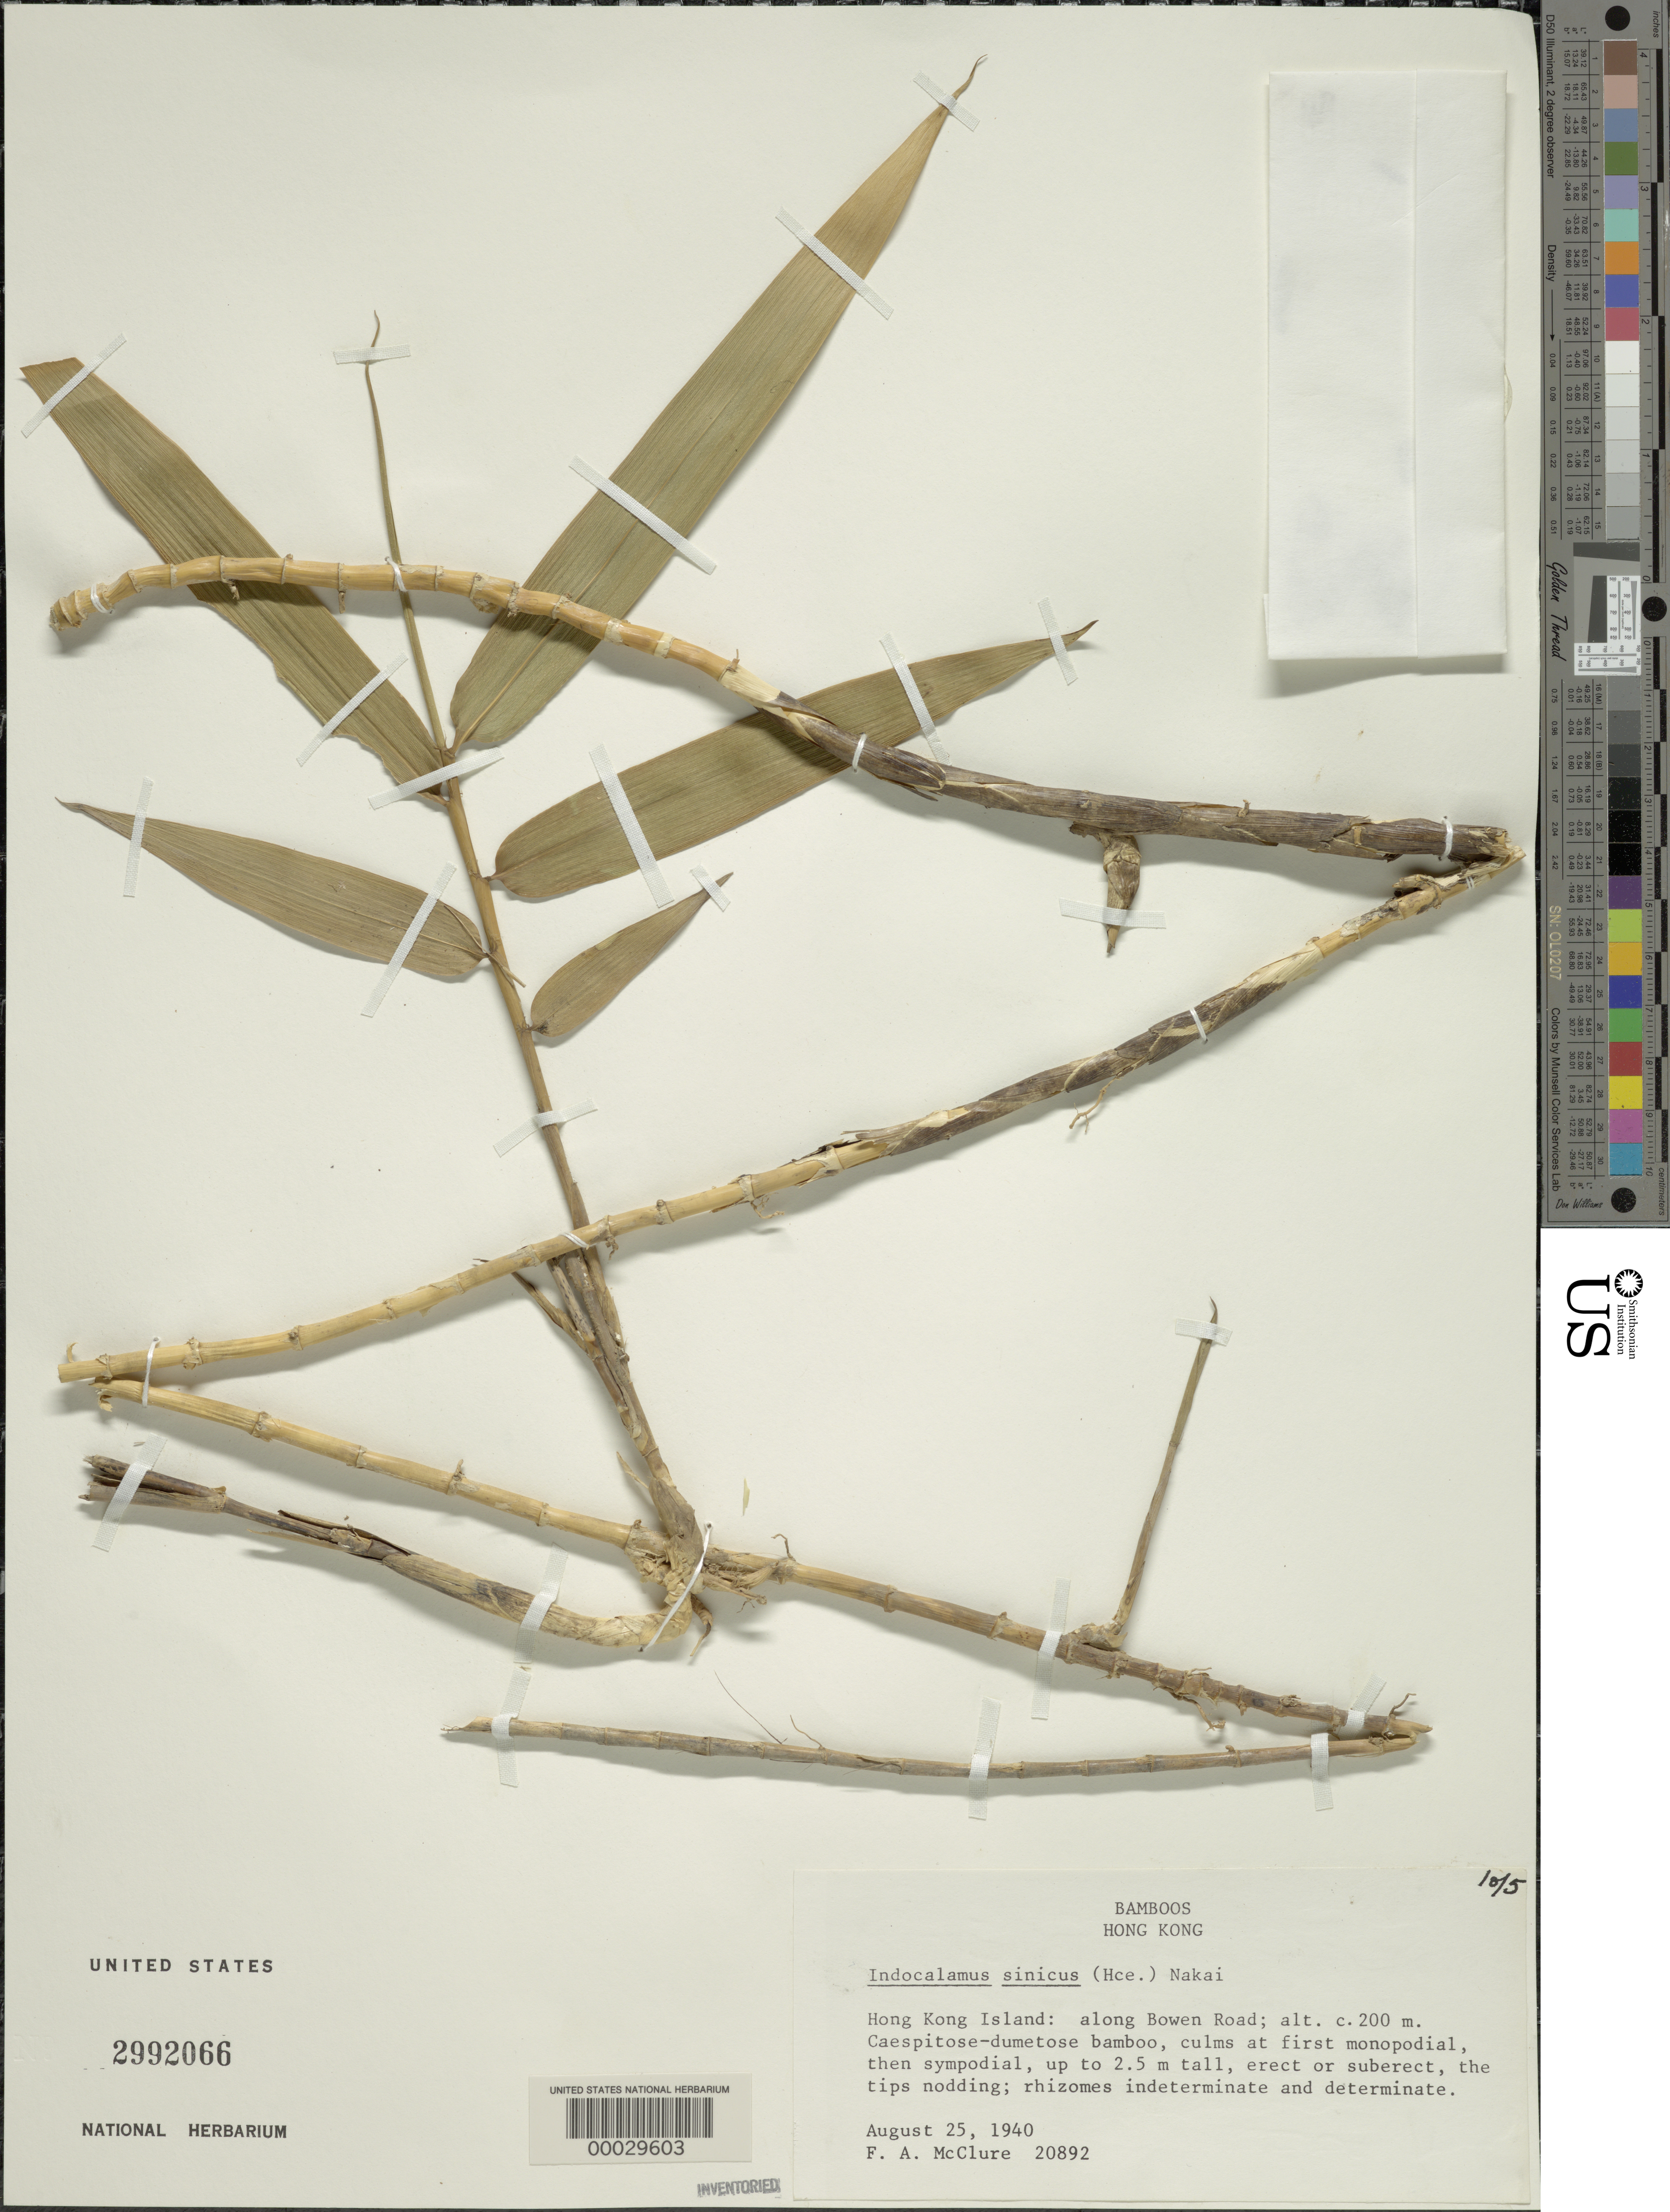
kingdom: Plantae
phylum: Tracheophyta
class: Liliopsida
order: Poales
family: Poaceae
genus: Indocalamus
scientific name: Indocalamus sinicus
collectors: F. A. McClure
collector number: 20892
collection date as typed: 25 Aug 1940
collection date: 1940-08-25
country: China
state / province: Hong Kong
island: Hong Kong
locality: Bowen road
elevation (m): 200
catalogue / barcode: US 2992066